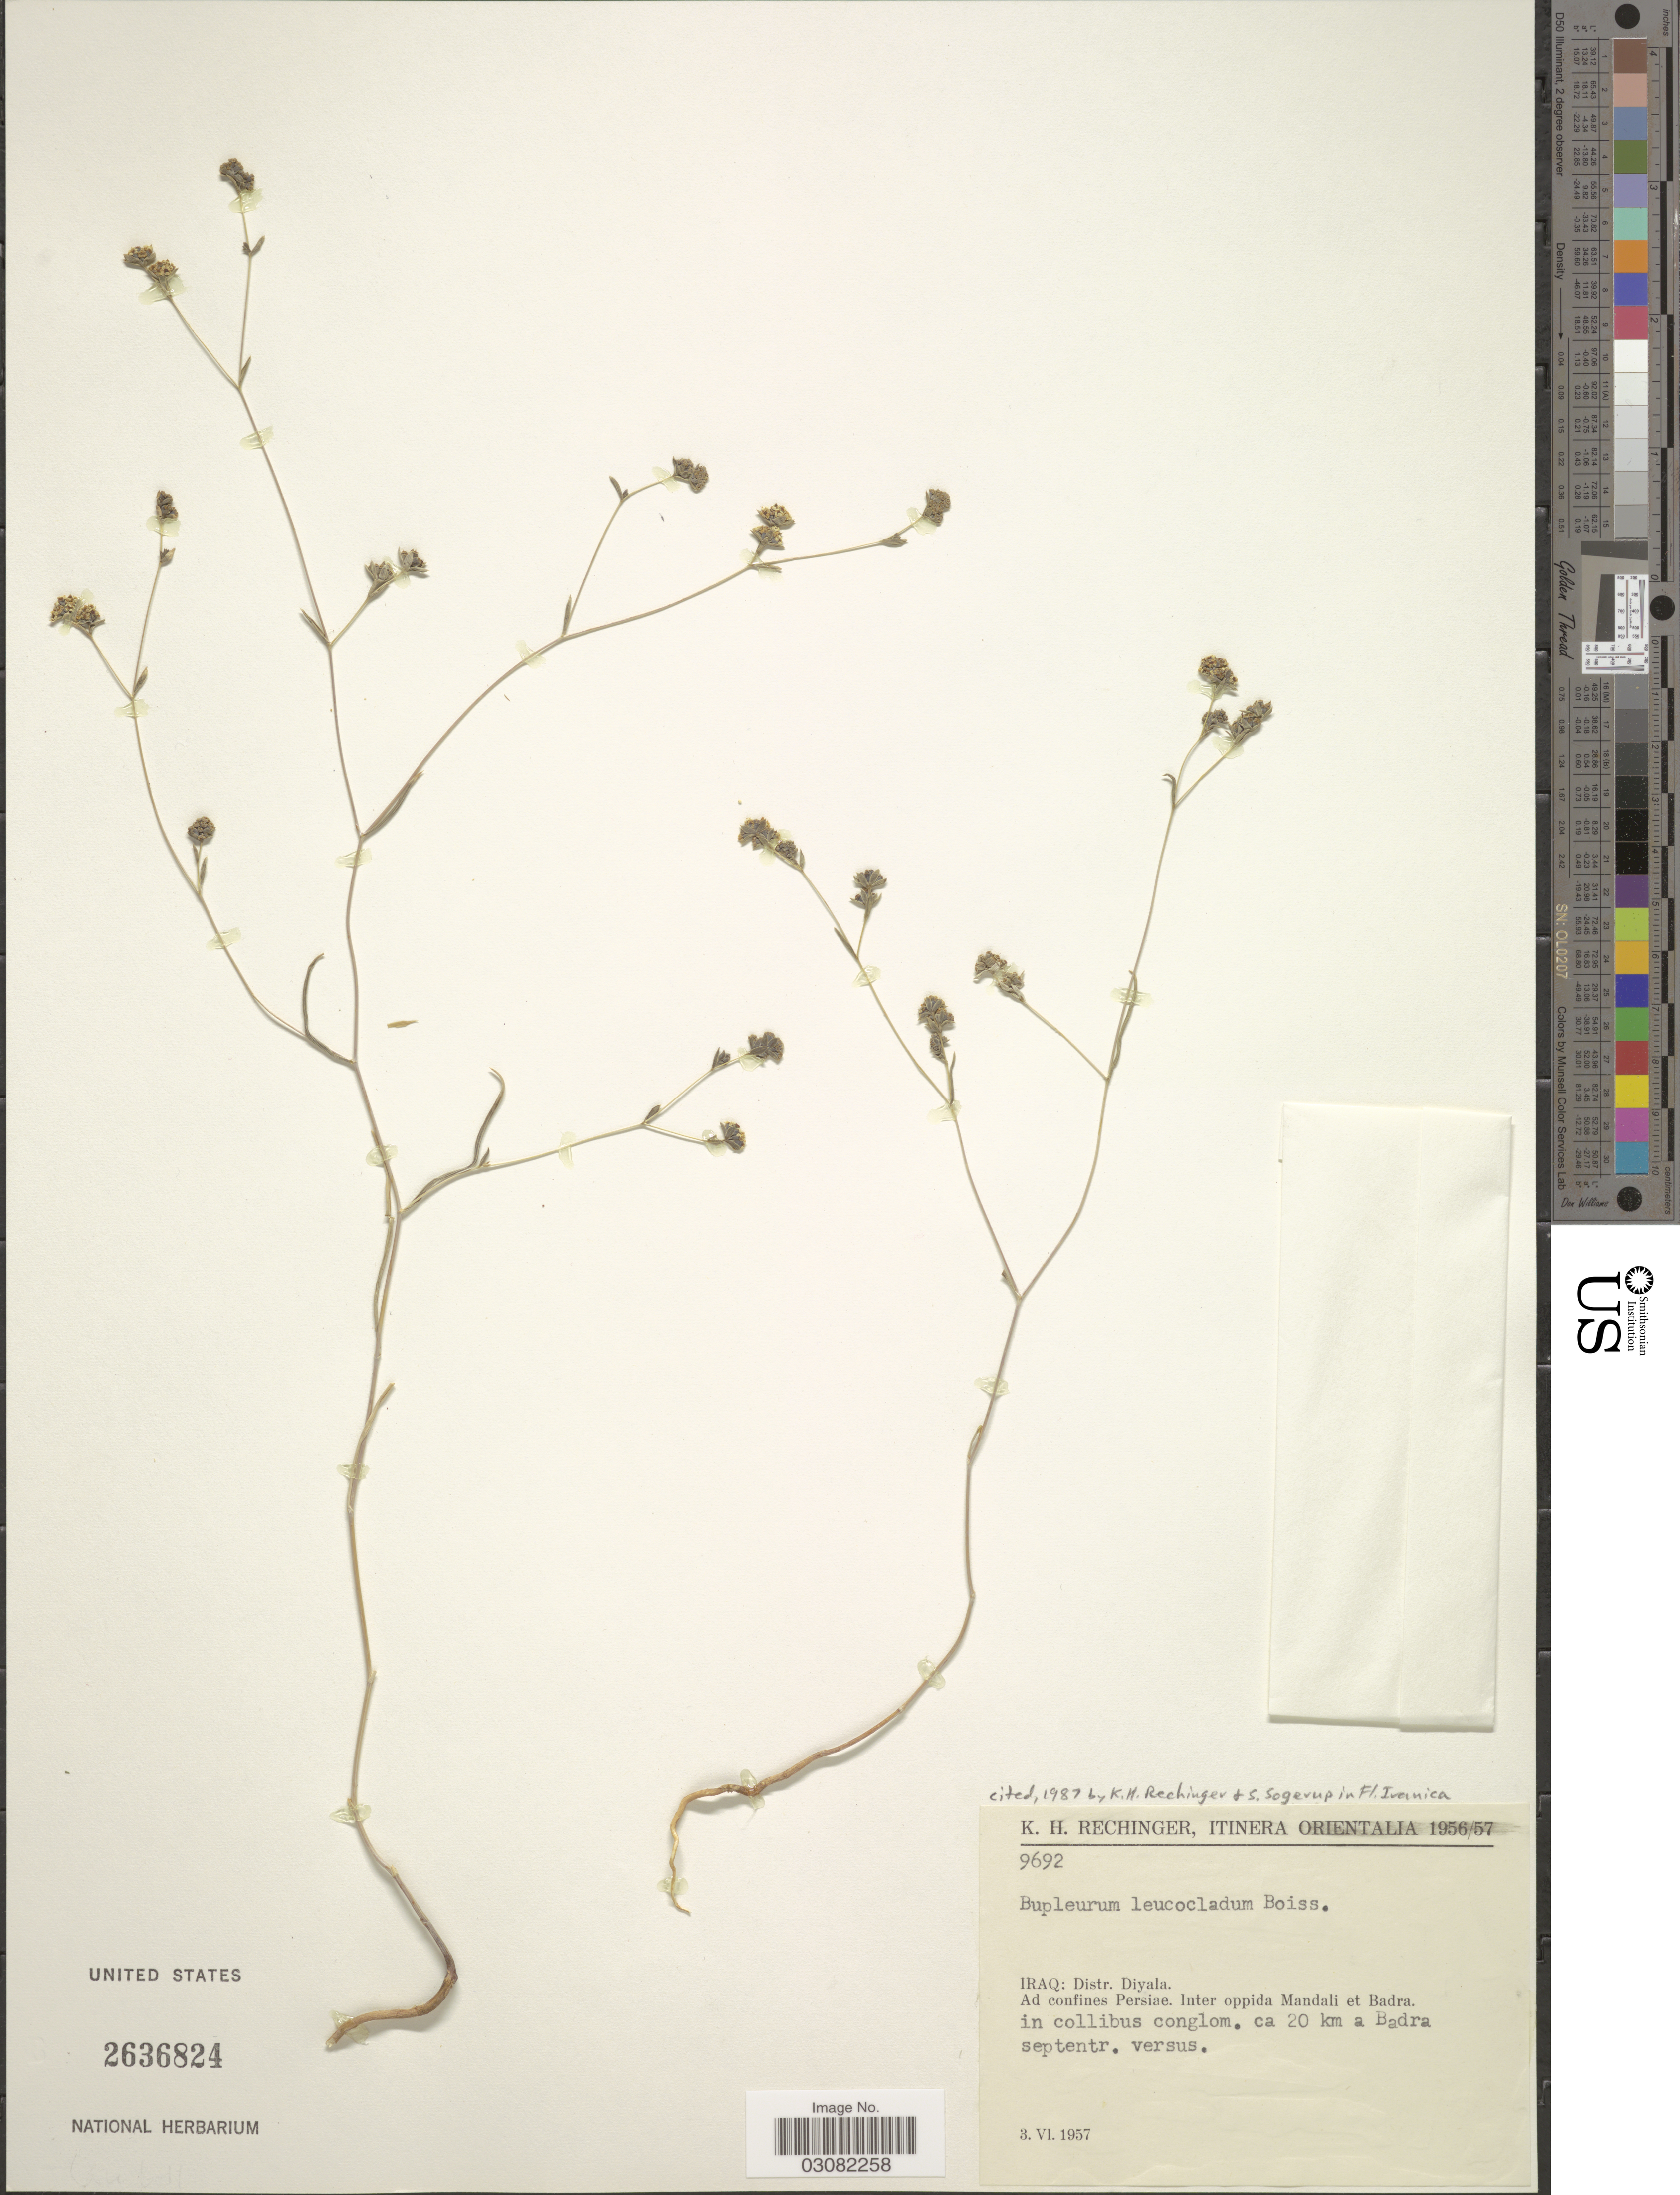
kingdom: Plantae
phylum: Tracheophyta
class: Magnoliopsida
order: Apiales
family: Apiaceae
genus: Bupleurum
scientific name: Bupleurum leucocladum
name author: Boiss.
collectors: K. H. Rechinger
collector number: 9692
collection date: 1957-06-03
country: Iraq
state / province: Diyala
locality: Itinera Orientalia. Distr. Diyala. Ad confines Perisae. Inter oppida Mandali et Badra, in collibus conglom. ca 20 km a Badra.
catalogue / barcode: US 2636824